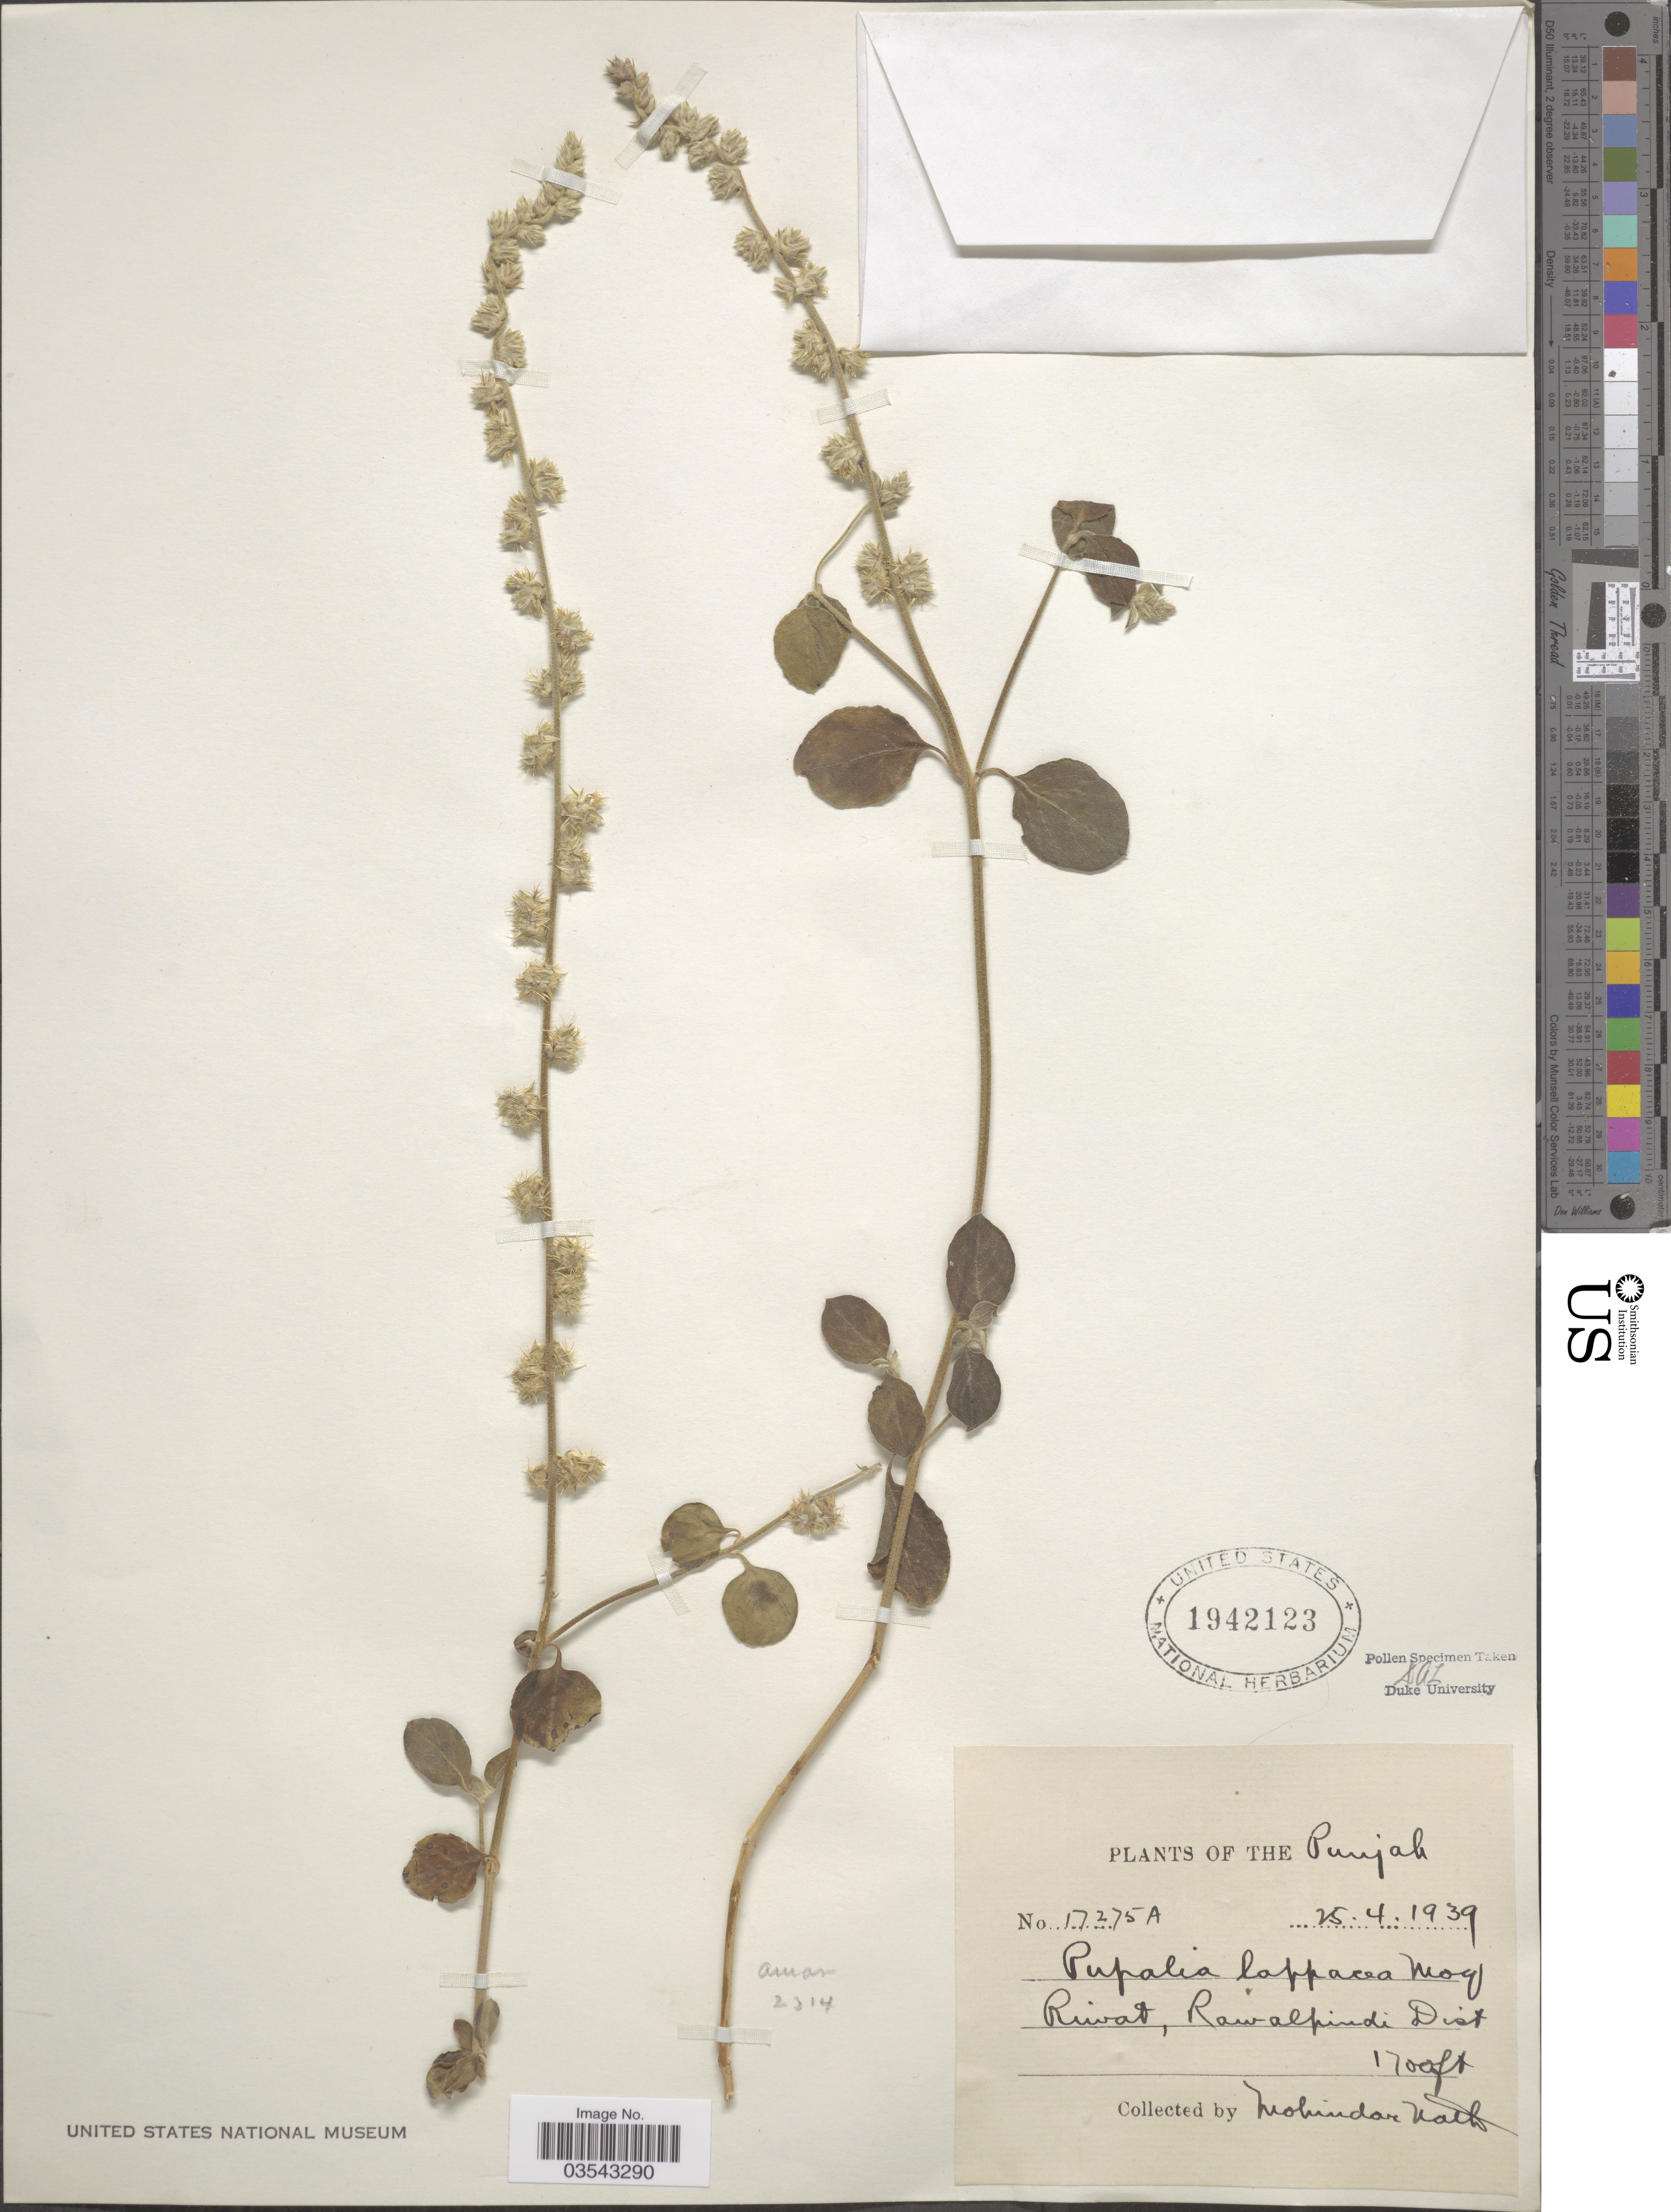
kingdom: Plantae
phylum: Tracheophyta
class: Magnoliopsida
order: Caryophyllales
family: Amaranthaceae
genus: Pupalia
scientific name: Pupalia lappacea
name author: (L.) A. Juss.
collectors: M. Nath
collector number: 17275A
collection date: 1939-04-25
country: Pakistan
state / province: Punjab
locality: Riwat, Rawalpindi Dist.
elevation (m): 518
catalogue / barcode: US 1942123